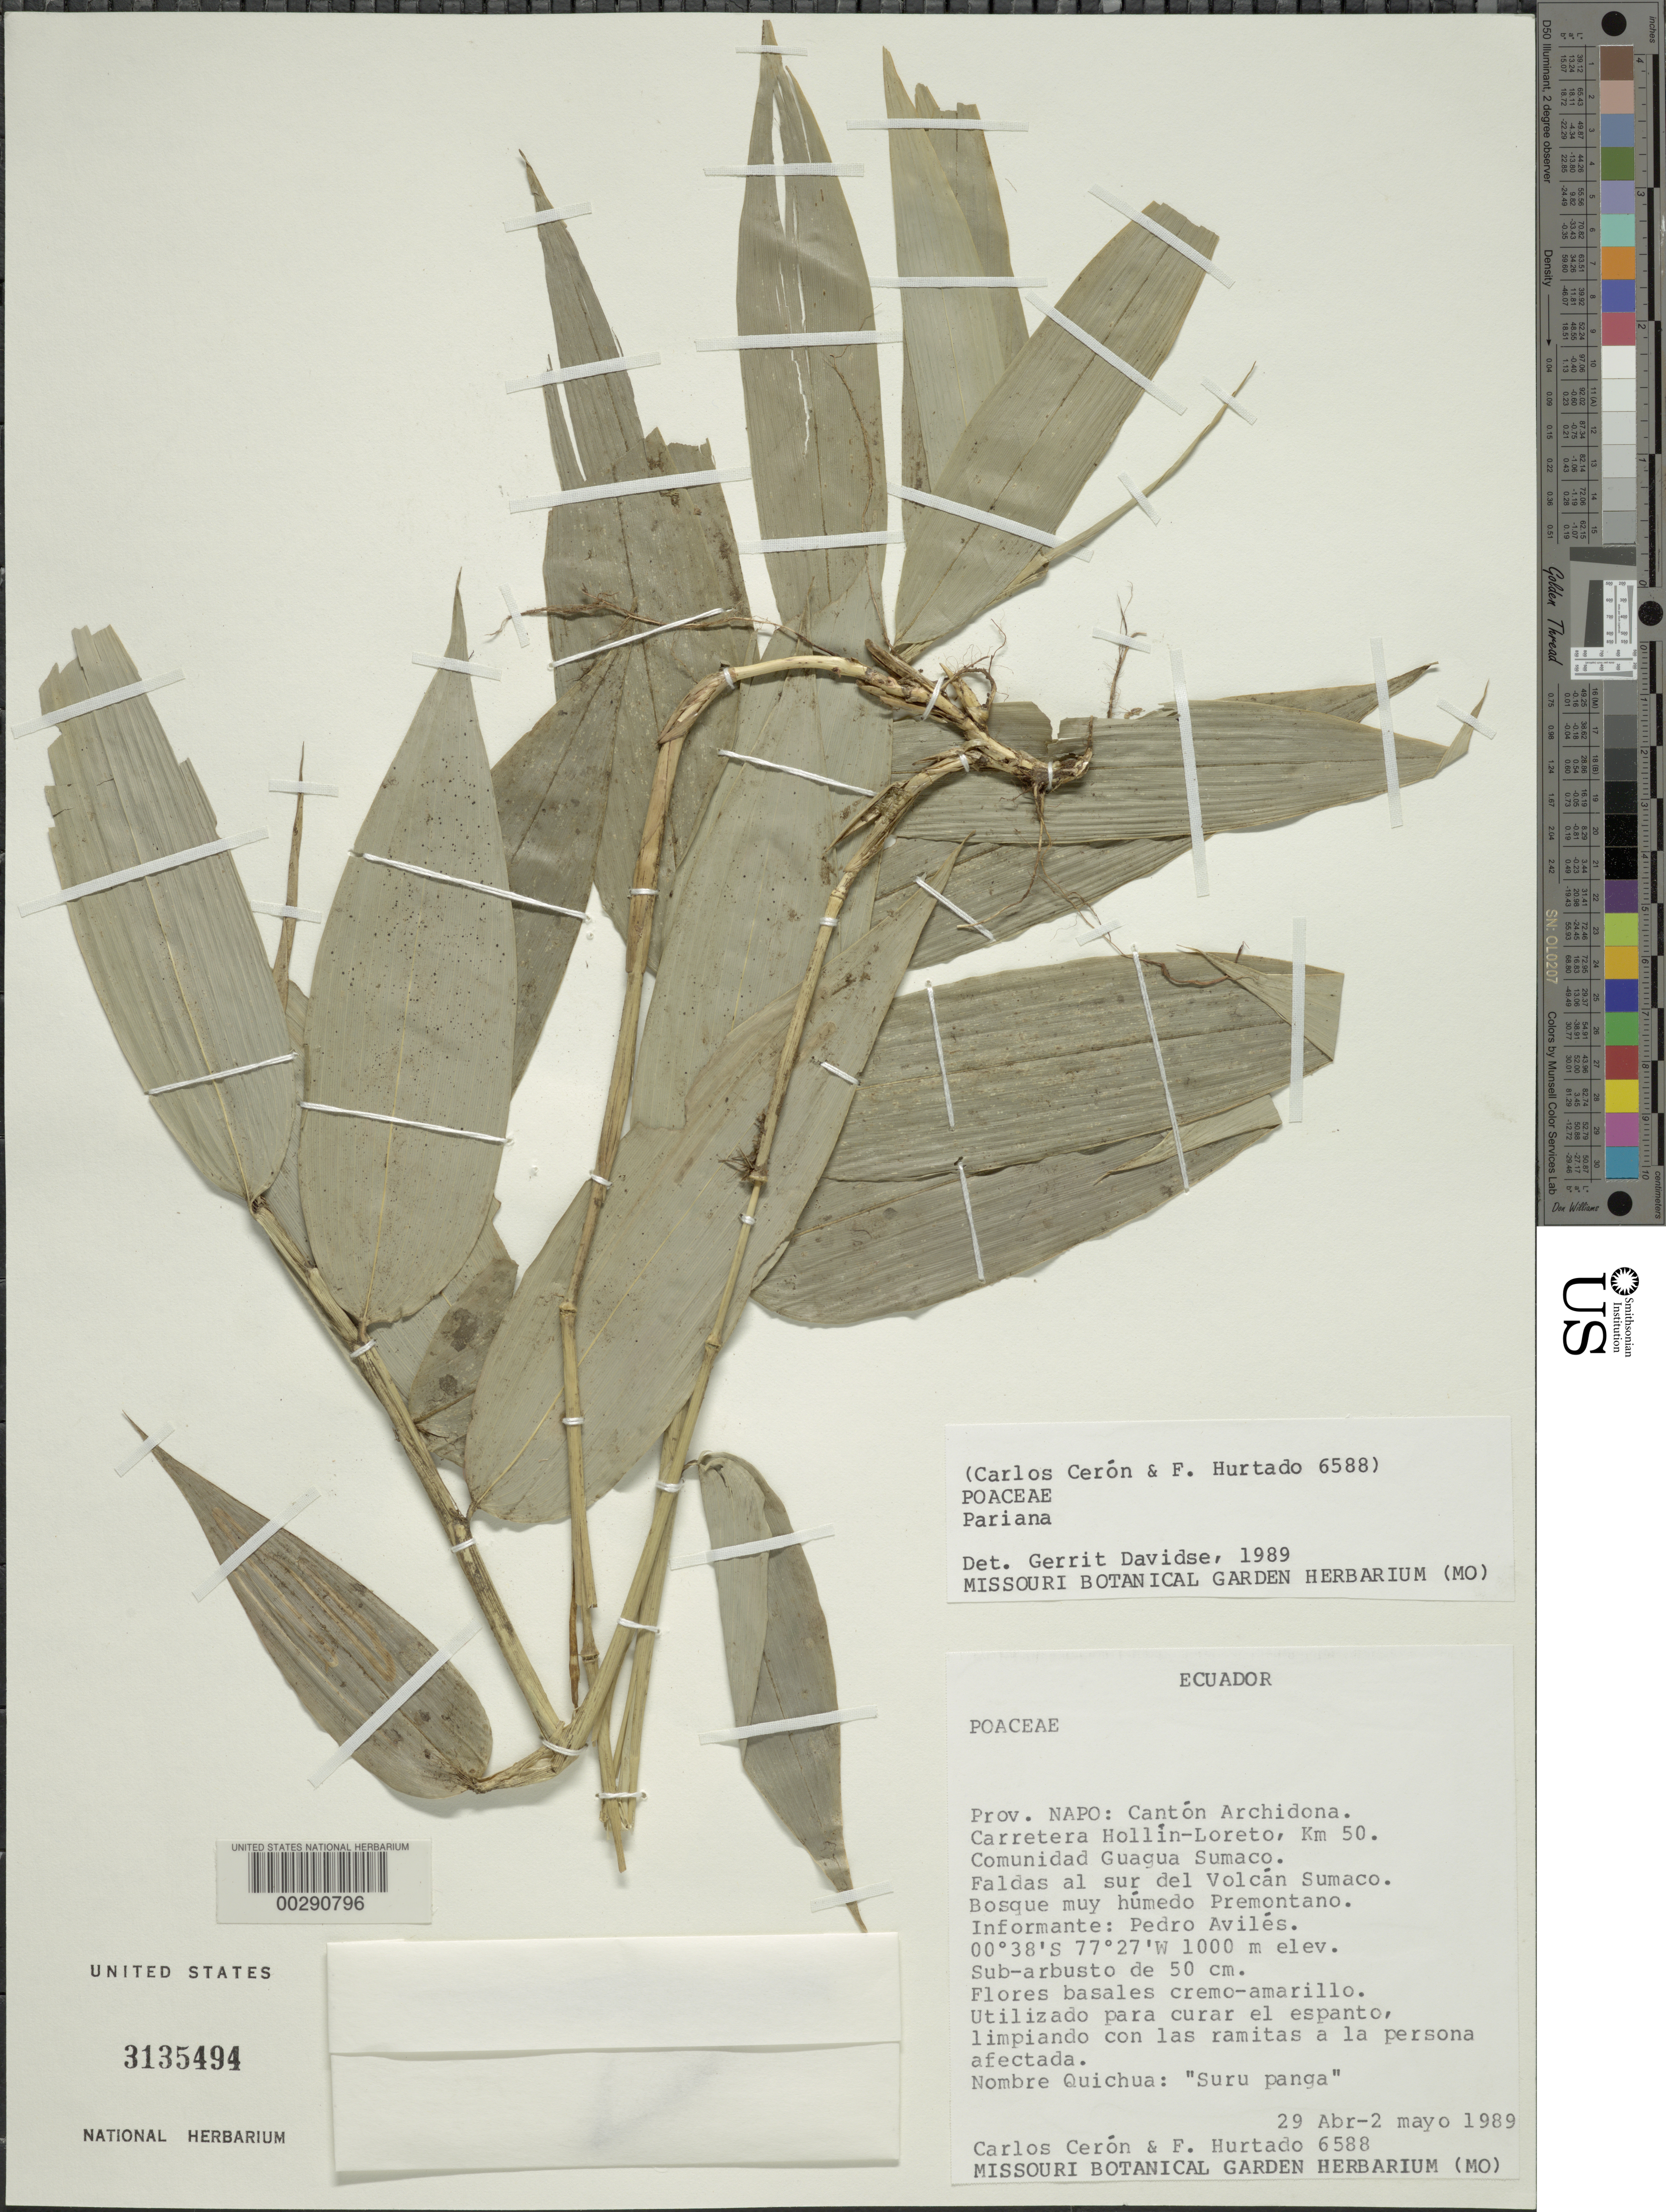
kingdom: Plantae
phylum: Tracheophyta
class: Liliopsida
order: Poales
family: Poaceae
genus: Pariana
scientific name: Pariana sp.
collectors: C. E. Cerón M. & F. Hurtado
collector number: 6588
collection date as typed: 29 Apr 1989 to 02 May 1989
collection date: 1989-04-29/1989-05-02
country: Ecuador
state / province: Napo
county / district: Archidona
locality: Canton archidona; road hollin-loreto, km 50; community of guagua suMaco; lower slope S of Volcano suMaco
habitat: Premontane very moist forest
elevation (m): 1000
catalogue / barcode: US 3135494